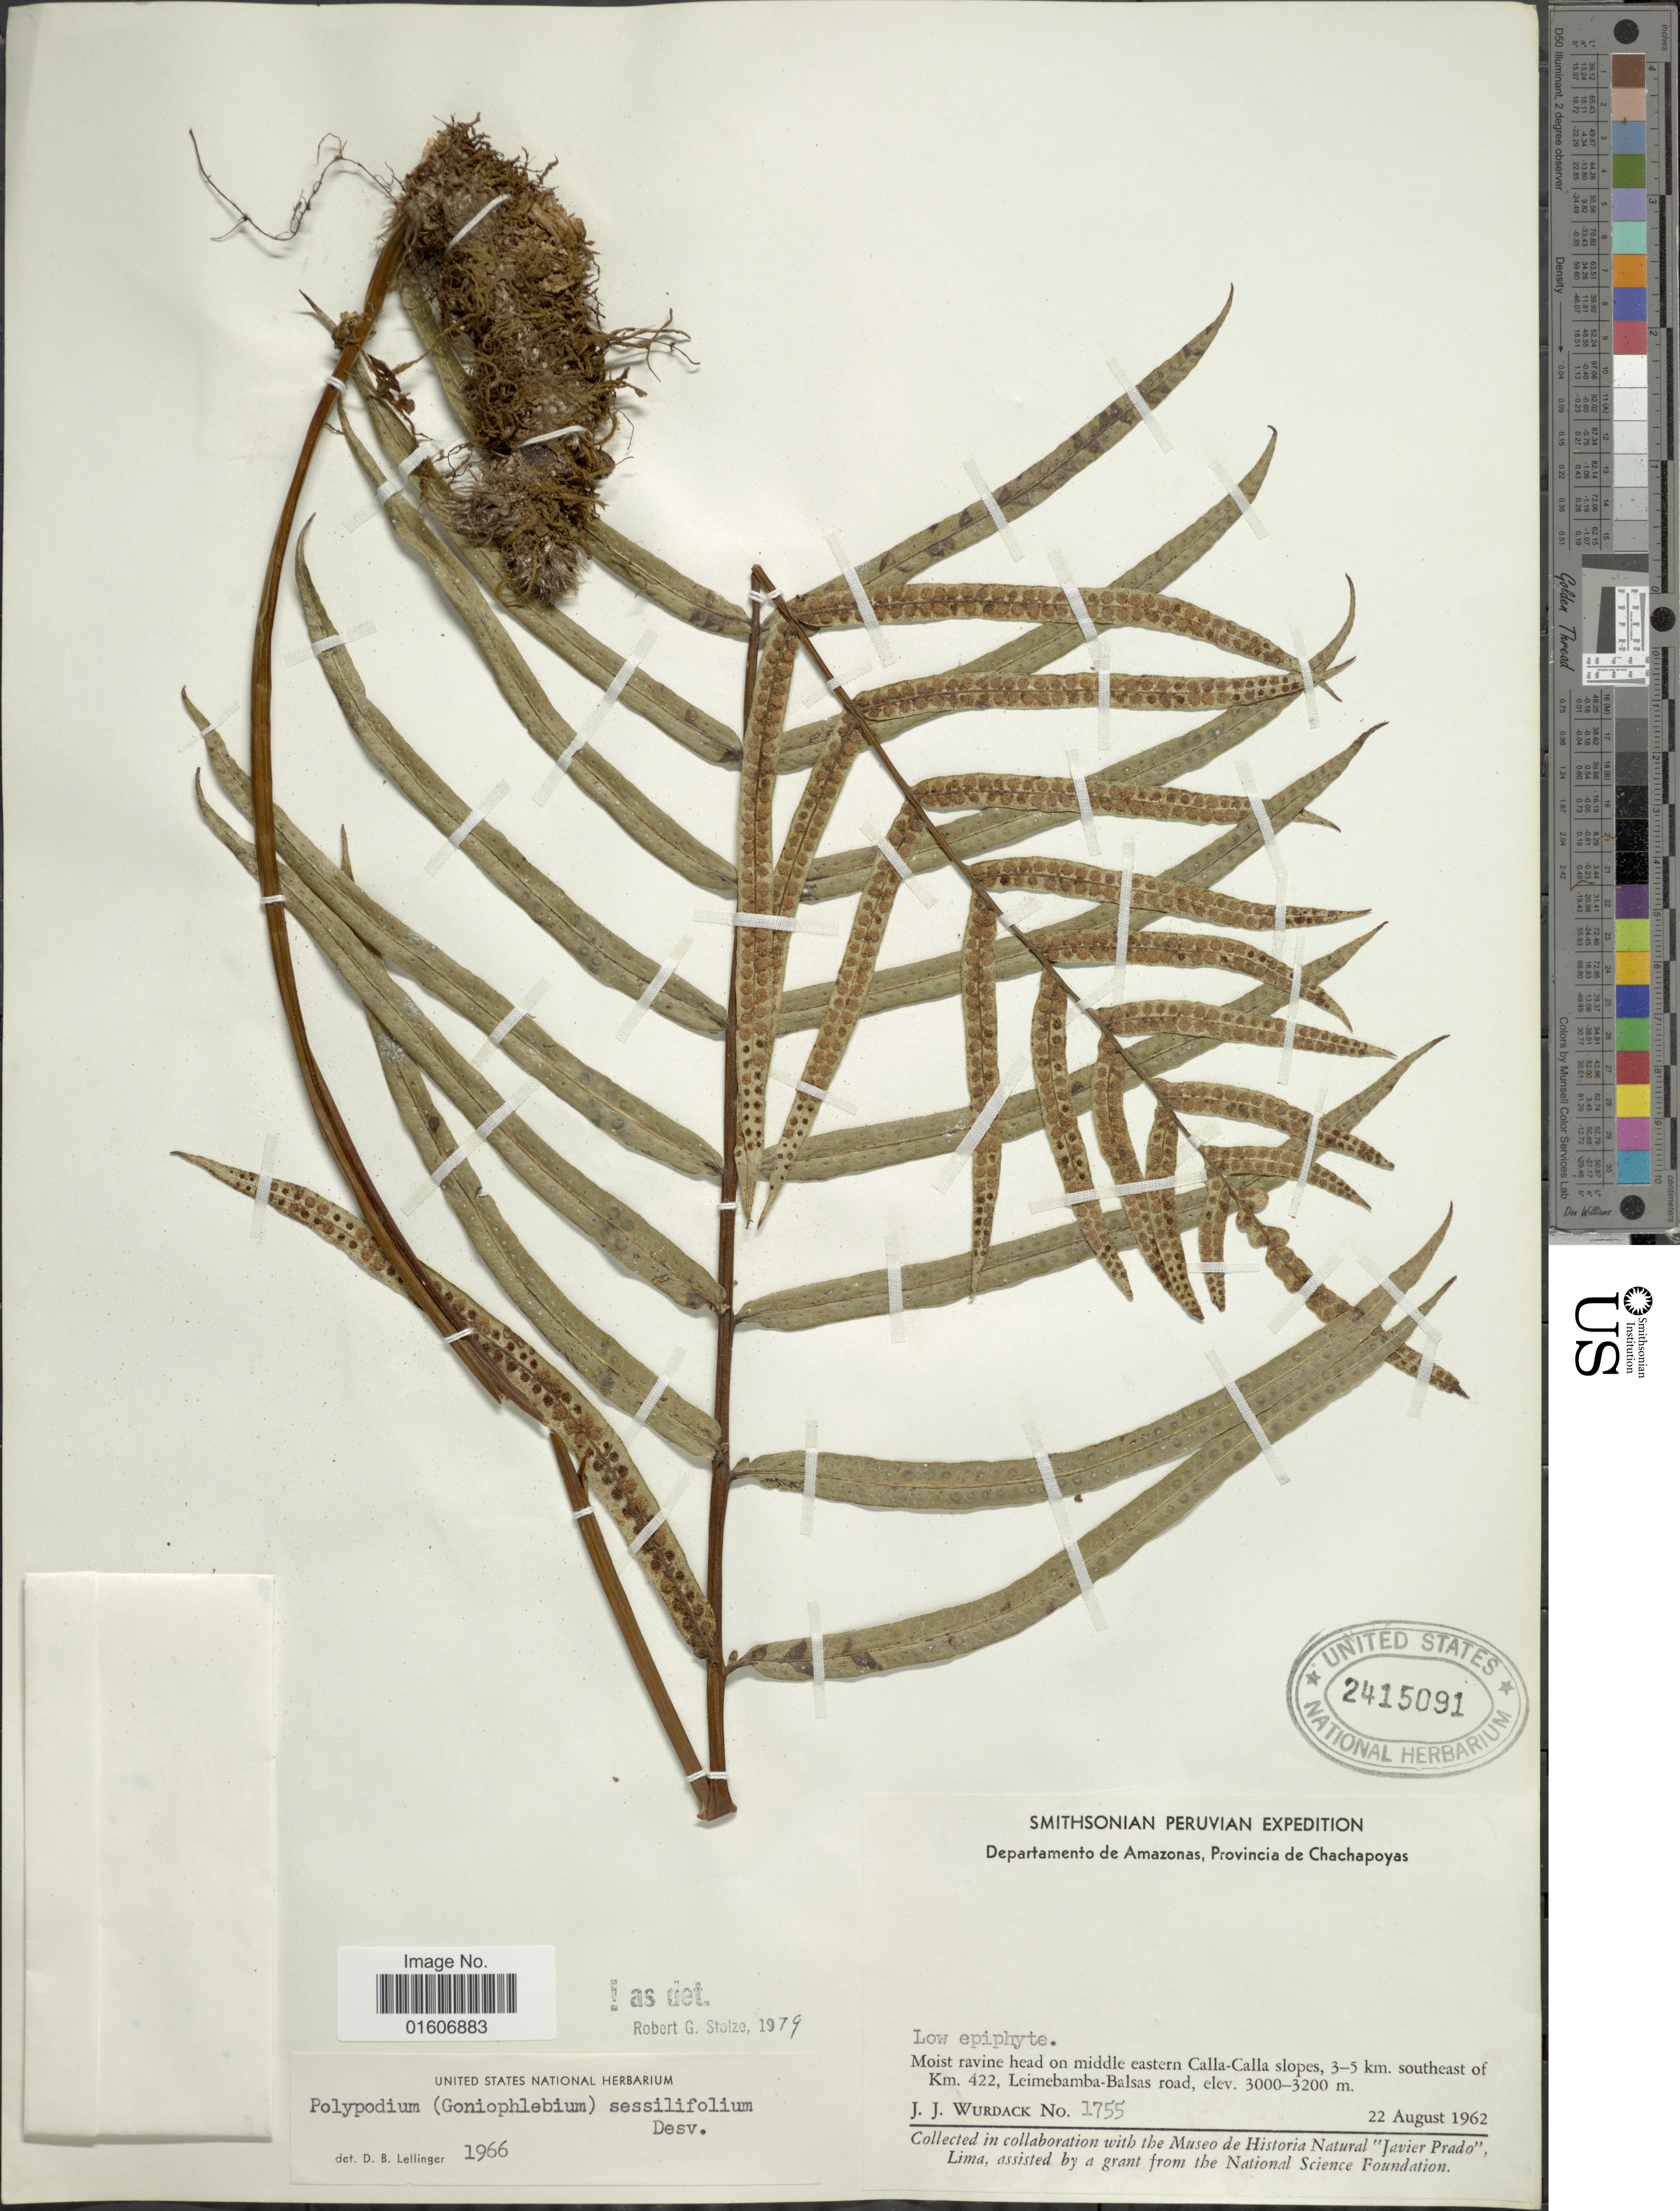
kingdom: Plantae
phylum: Tracheophyta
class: Polypodiopsida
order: Polypodiales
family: Polypodiaceae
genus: Serpocaulon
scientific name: Serpocaulon sessilifolium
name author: (Desv.) A.R. Sm.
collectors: J. J. Wurdack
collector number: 1755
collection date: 1962-08-22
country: Peru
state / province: Amazonas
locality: Departamento de Amazonas, Provincia de Chachapoyas, Moist ravine head on middle eastern Calla-Calla slopes, 3-5 km, southeast of Km. 422, leimebamba-Balsas road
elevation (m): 3000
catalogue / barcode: US 2415091